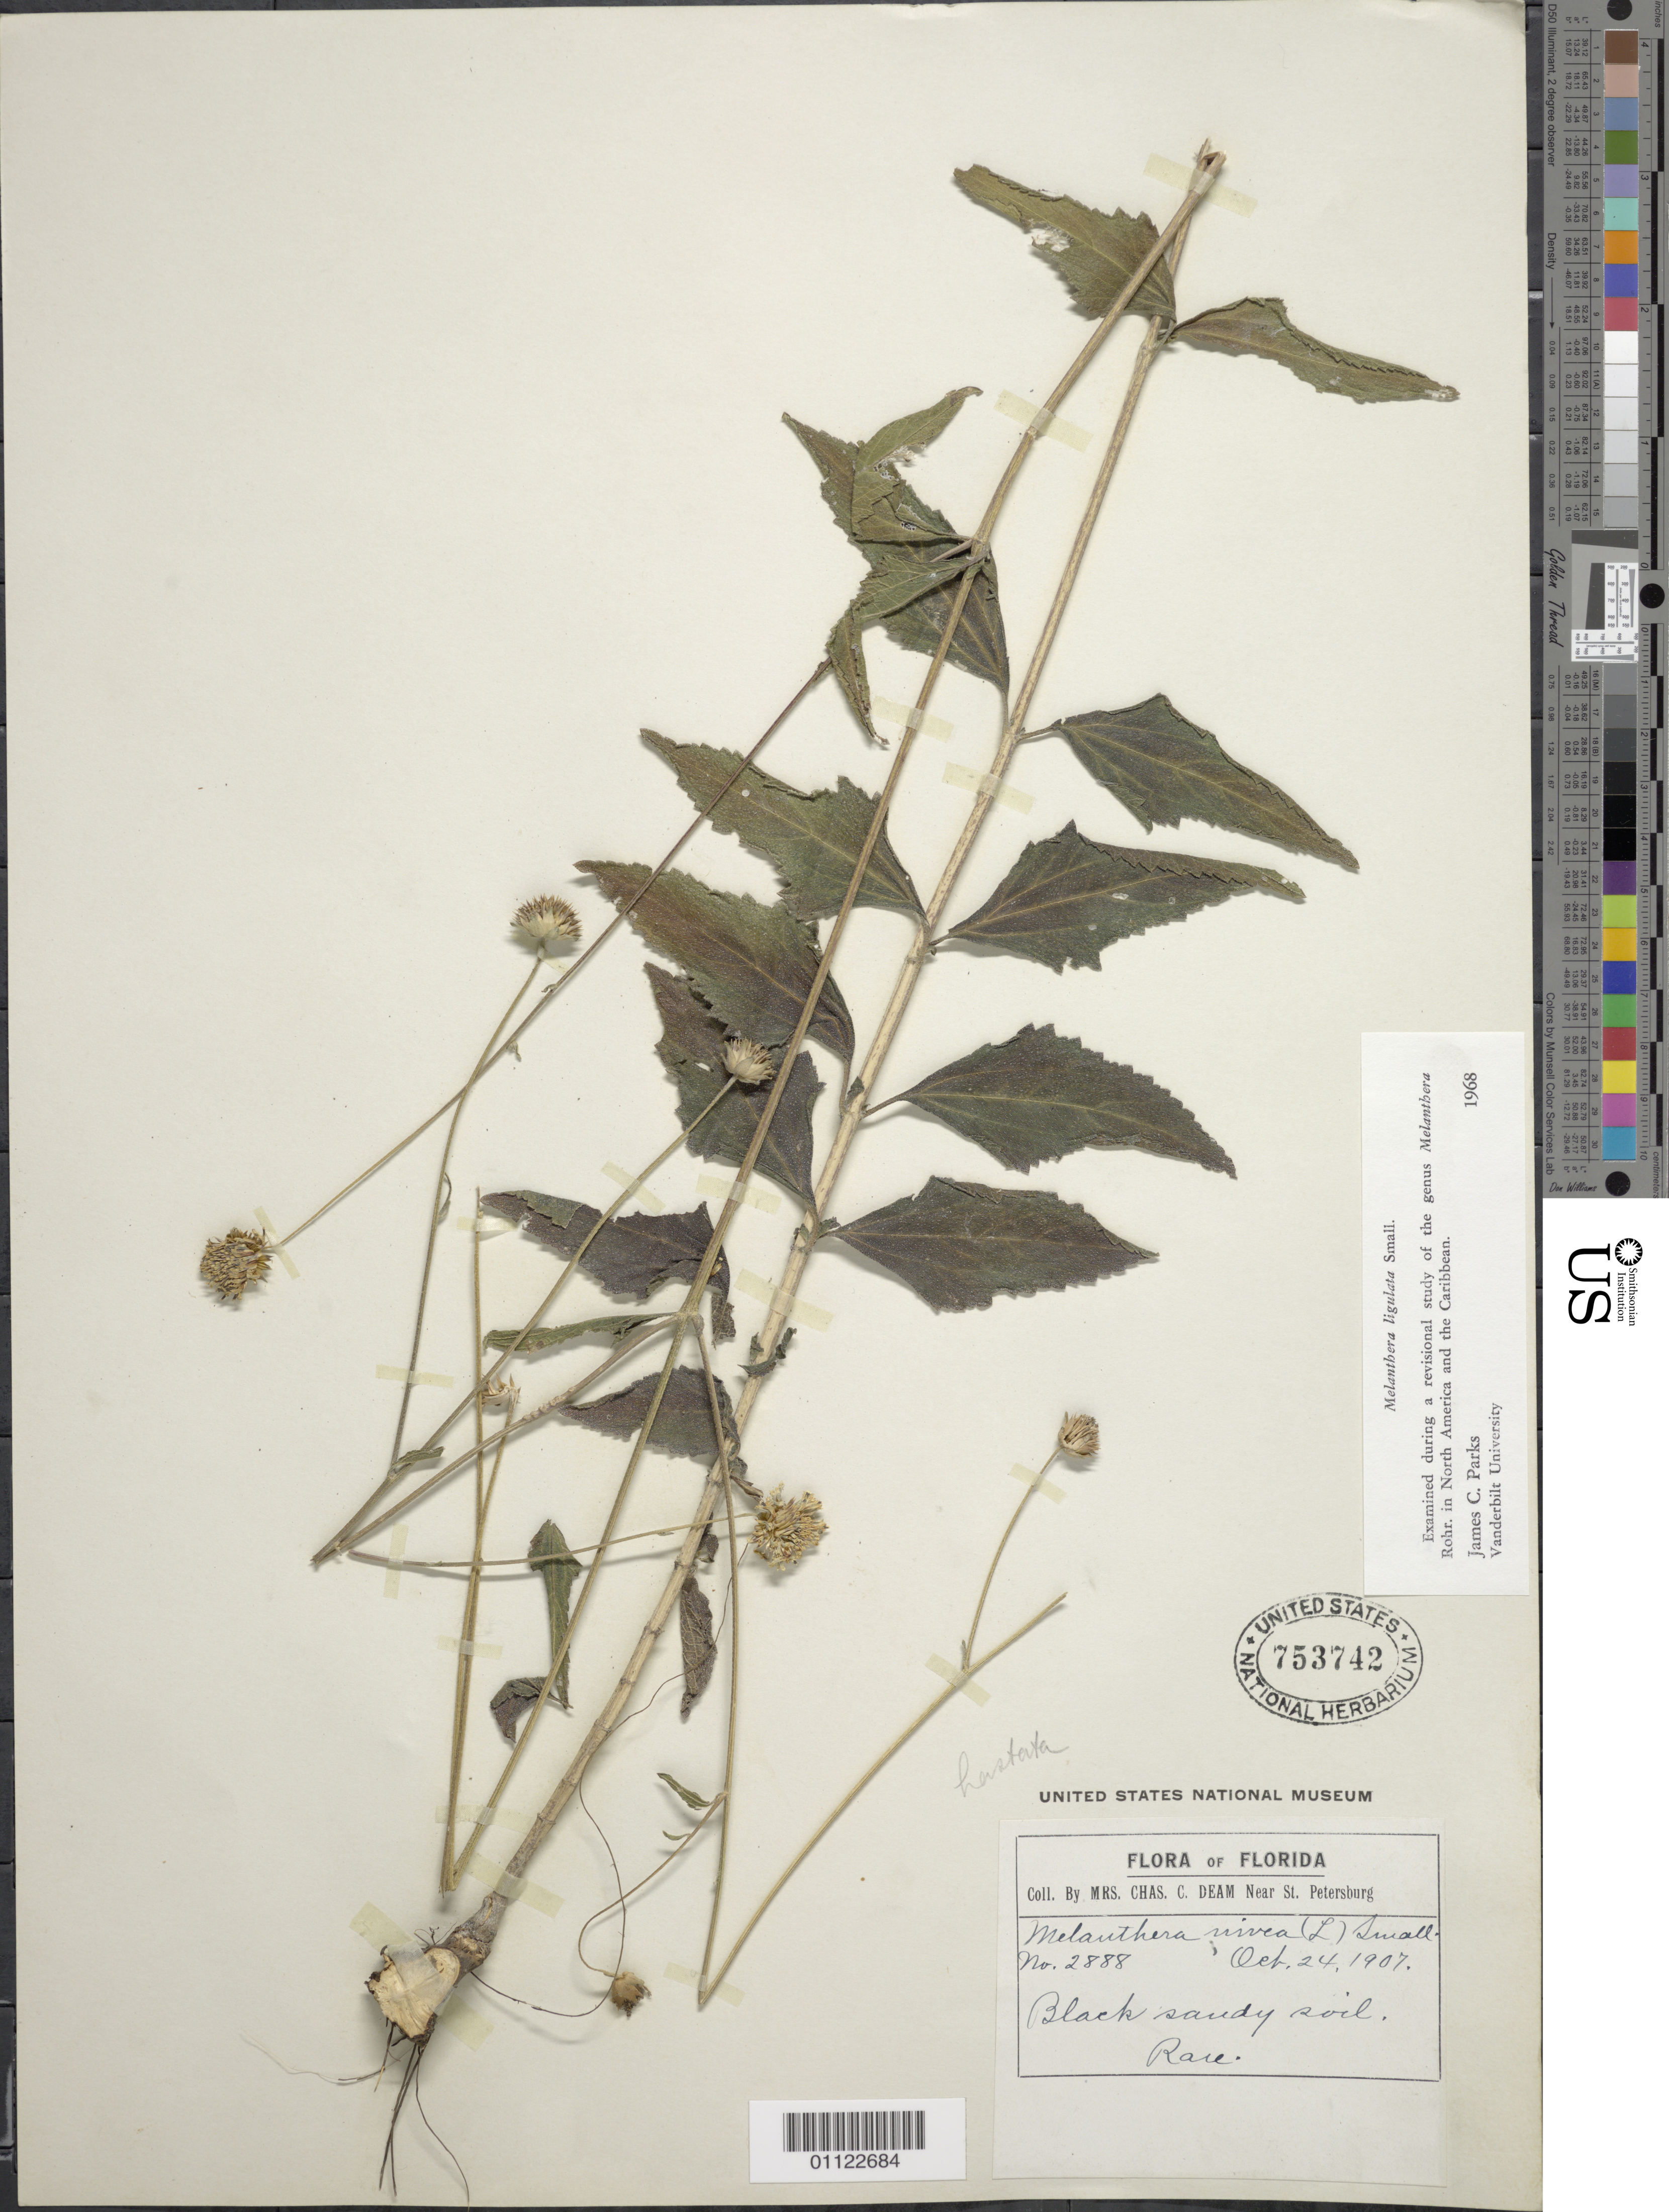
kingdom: Plantae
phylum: Tracheophyta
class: Magnoliopsida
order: Asterales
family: Asteraceae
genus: Melanthera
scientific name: Melanthera ligulata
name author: Small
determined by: Parks, J. C.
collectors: C. C. Deam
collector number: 2888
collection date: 1907-10-24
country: United States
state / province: Florida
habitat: Black sandy soil.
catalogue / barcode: US 753742